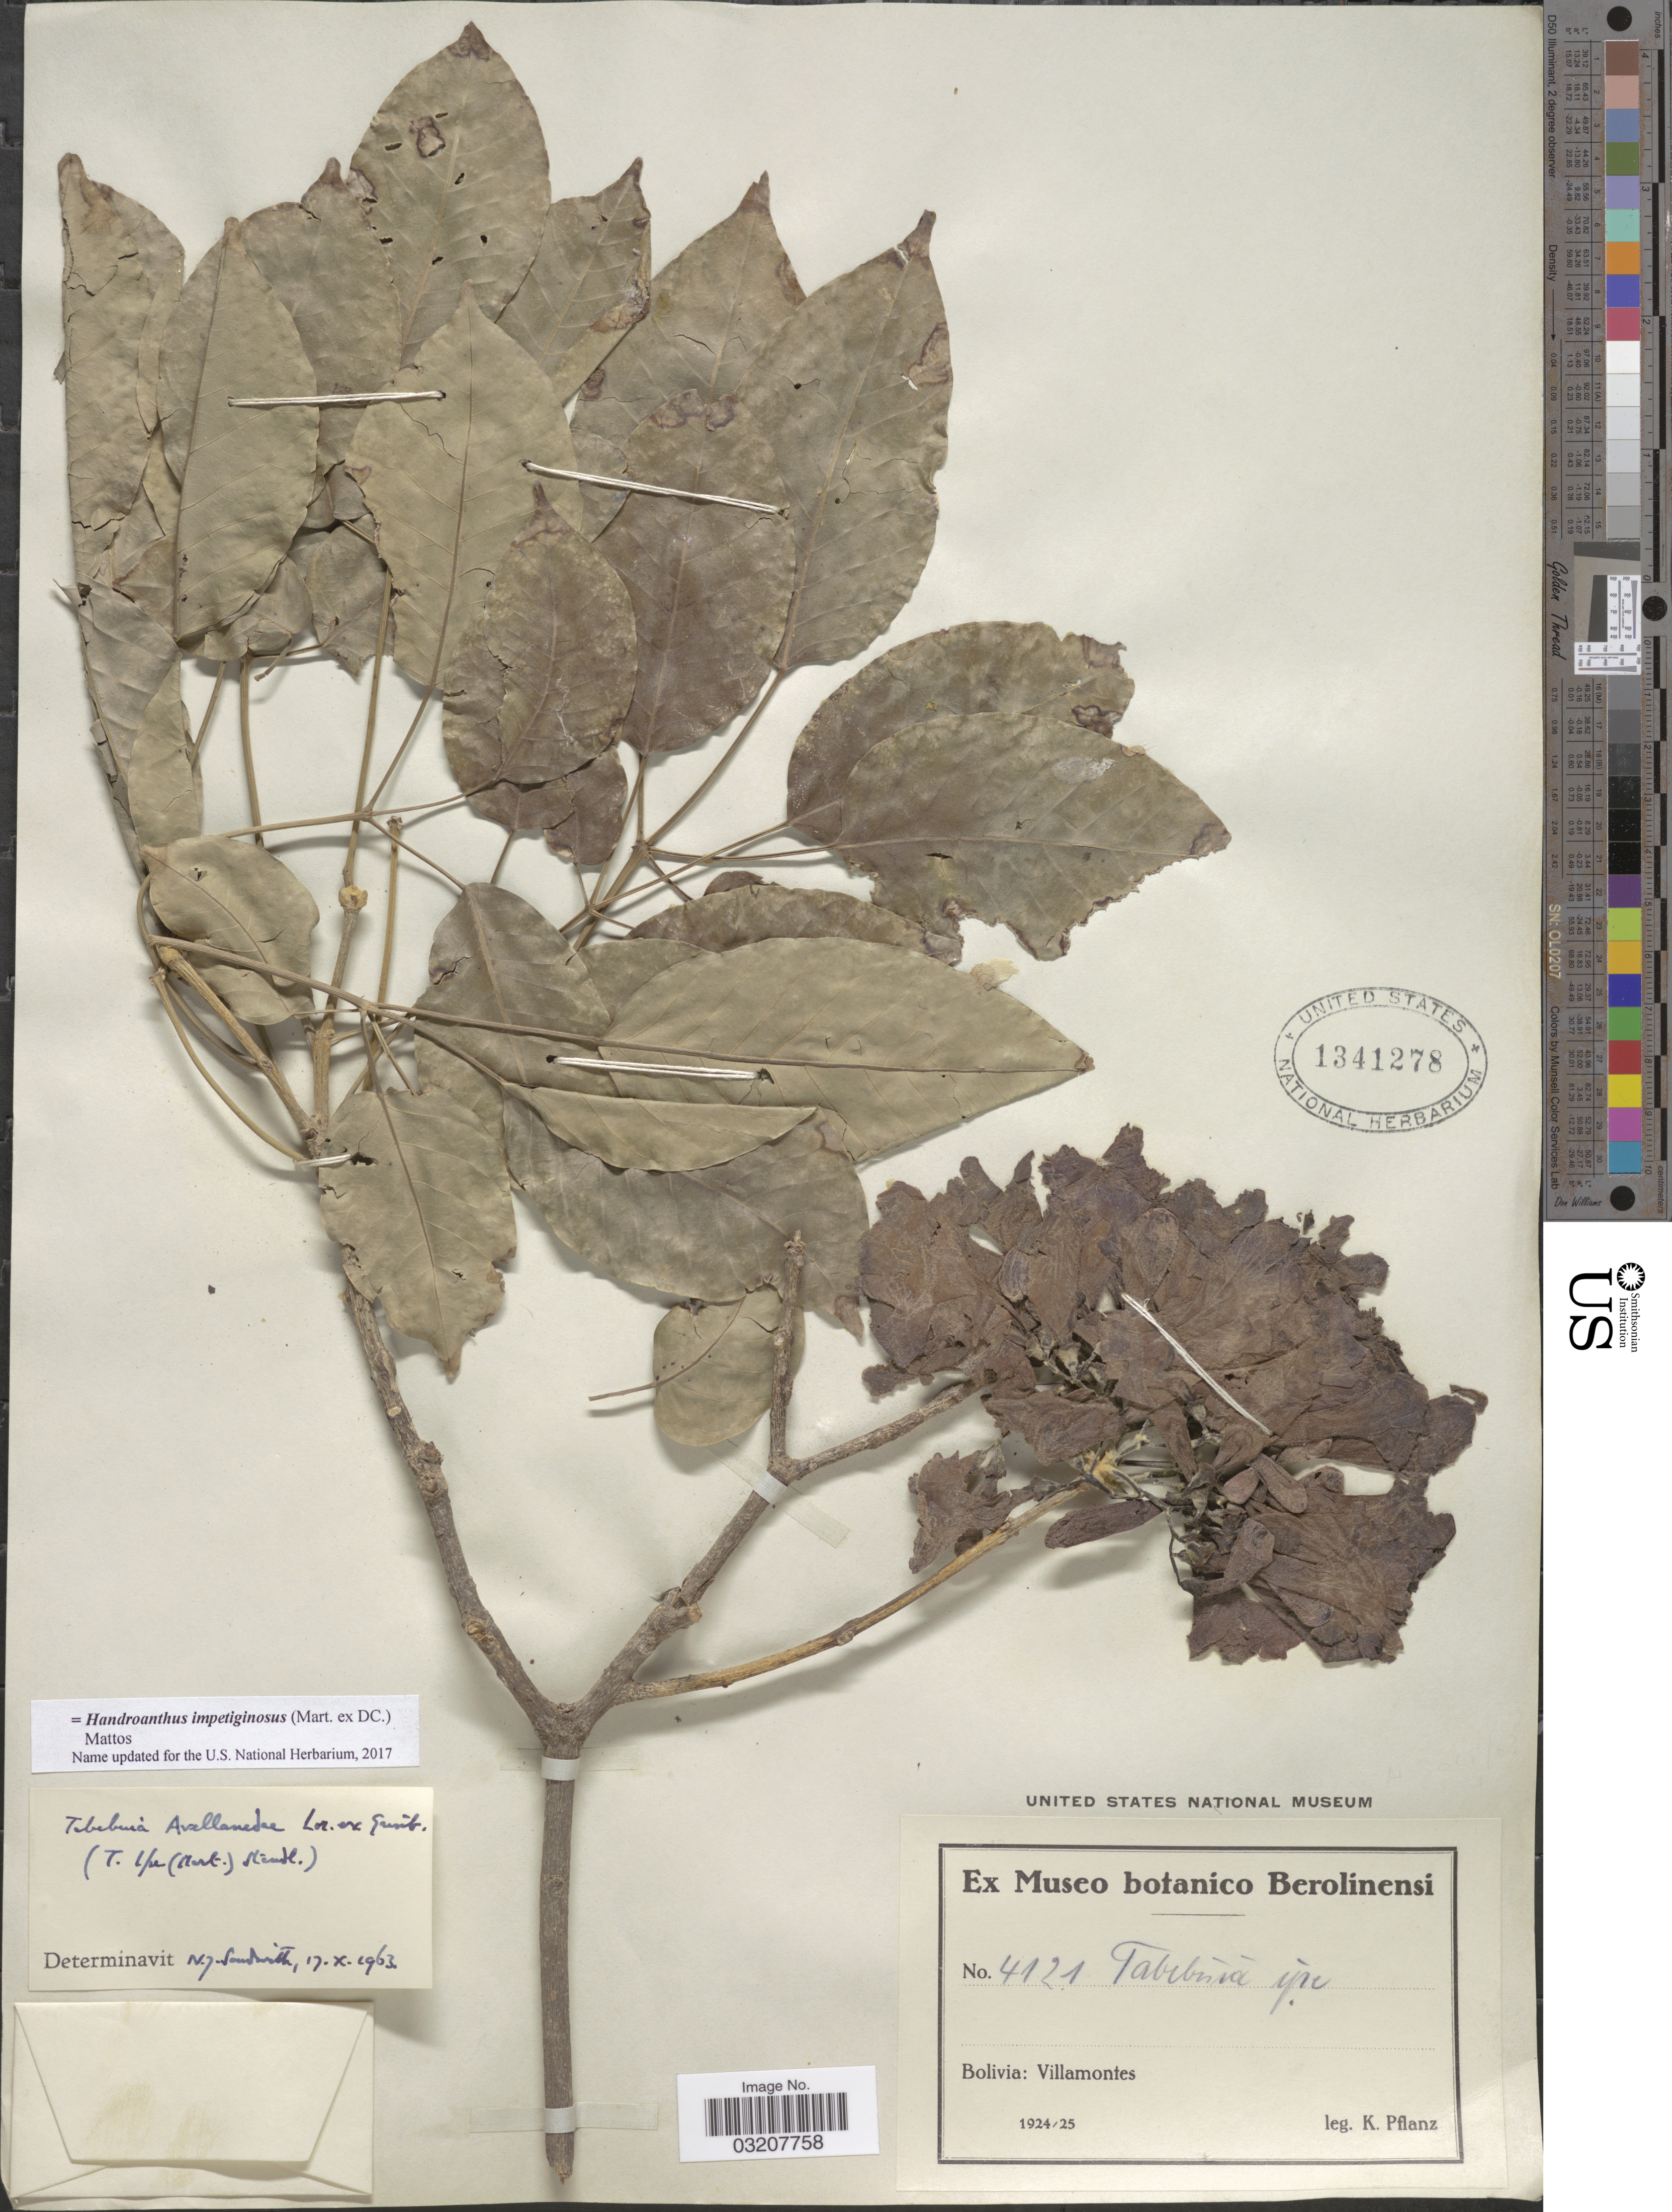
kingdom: Plantae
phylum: Tracheophyta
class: Magnoliopsida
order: Lamiales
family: Bignoniaceae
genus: Handroanthus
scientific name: Handroanthus impetiginosus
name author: (Mart. ex DC.) Mattos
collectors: K. Pflanz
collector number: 4121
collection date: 1924/1925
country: Bolivia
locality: Villamontes.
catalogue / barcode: US 1341278